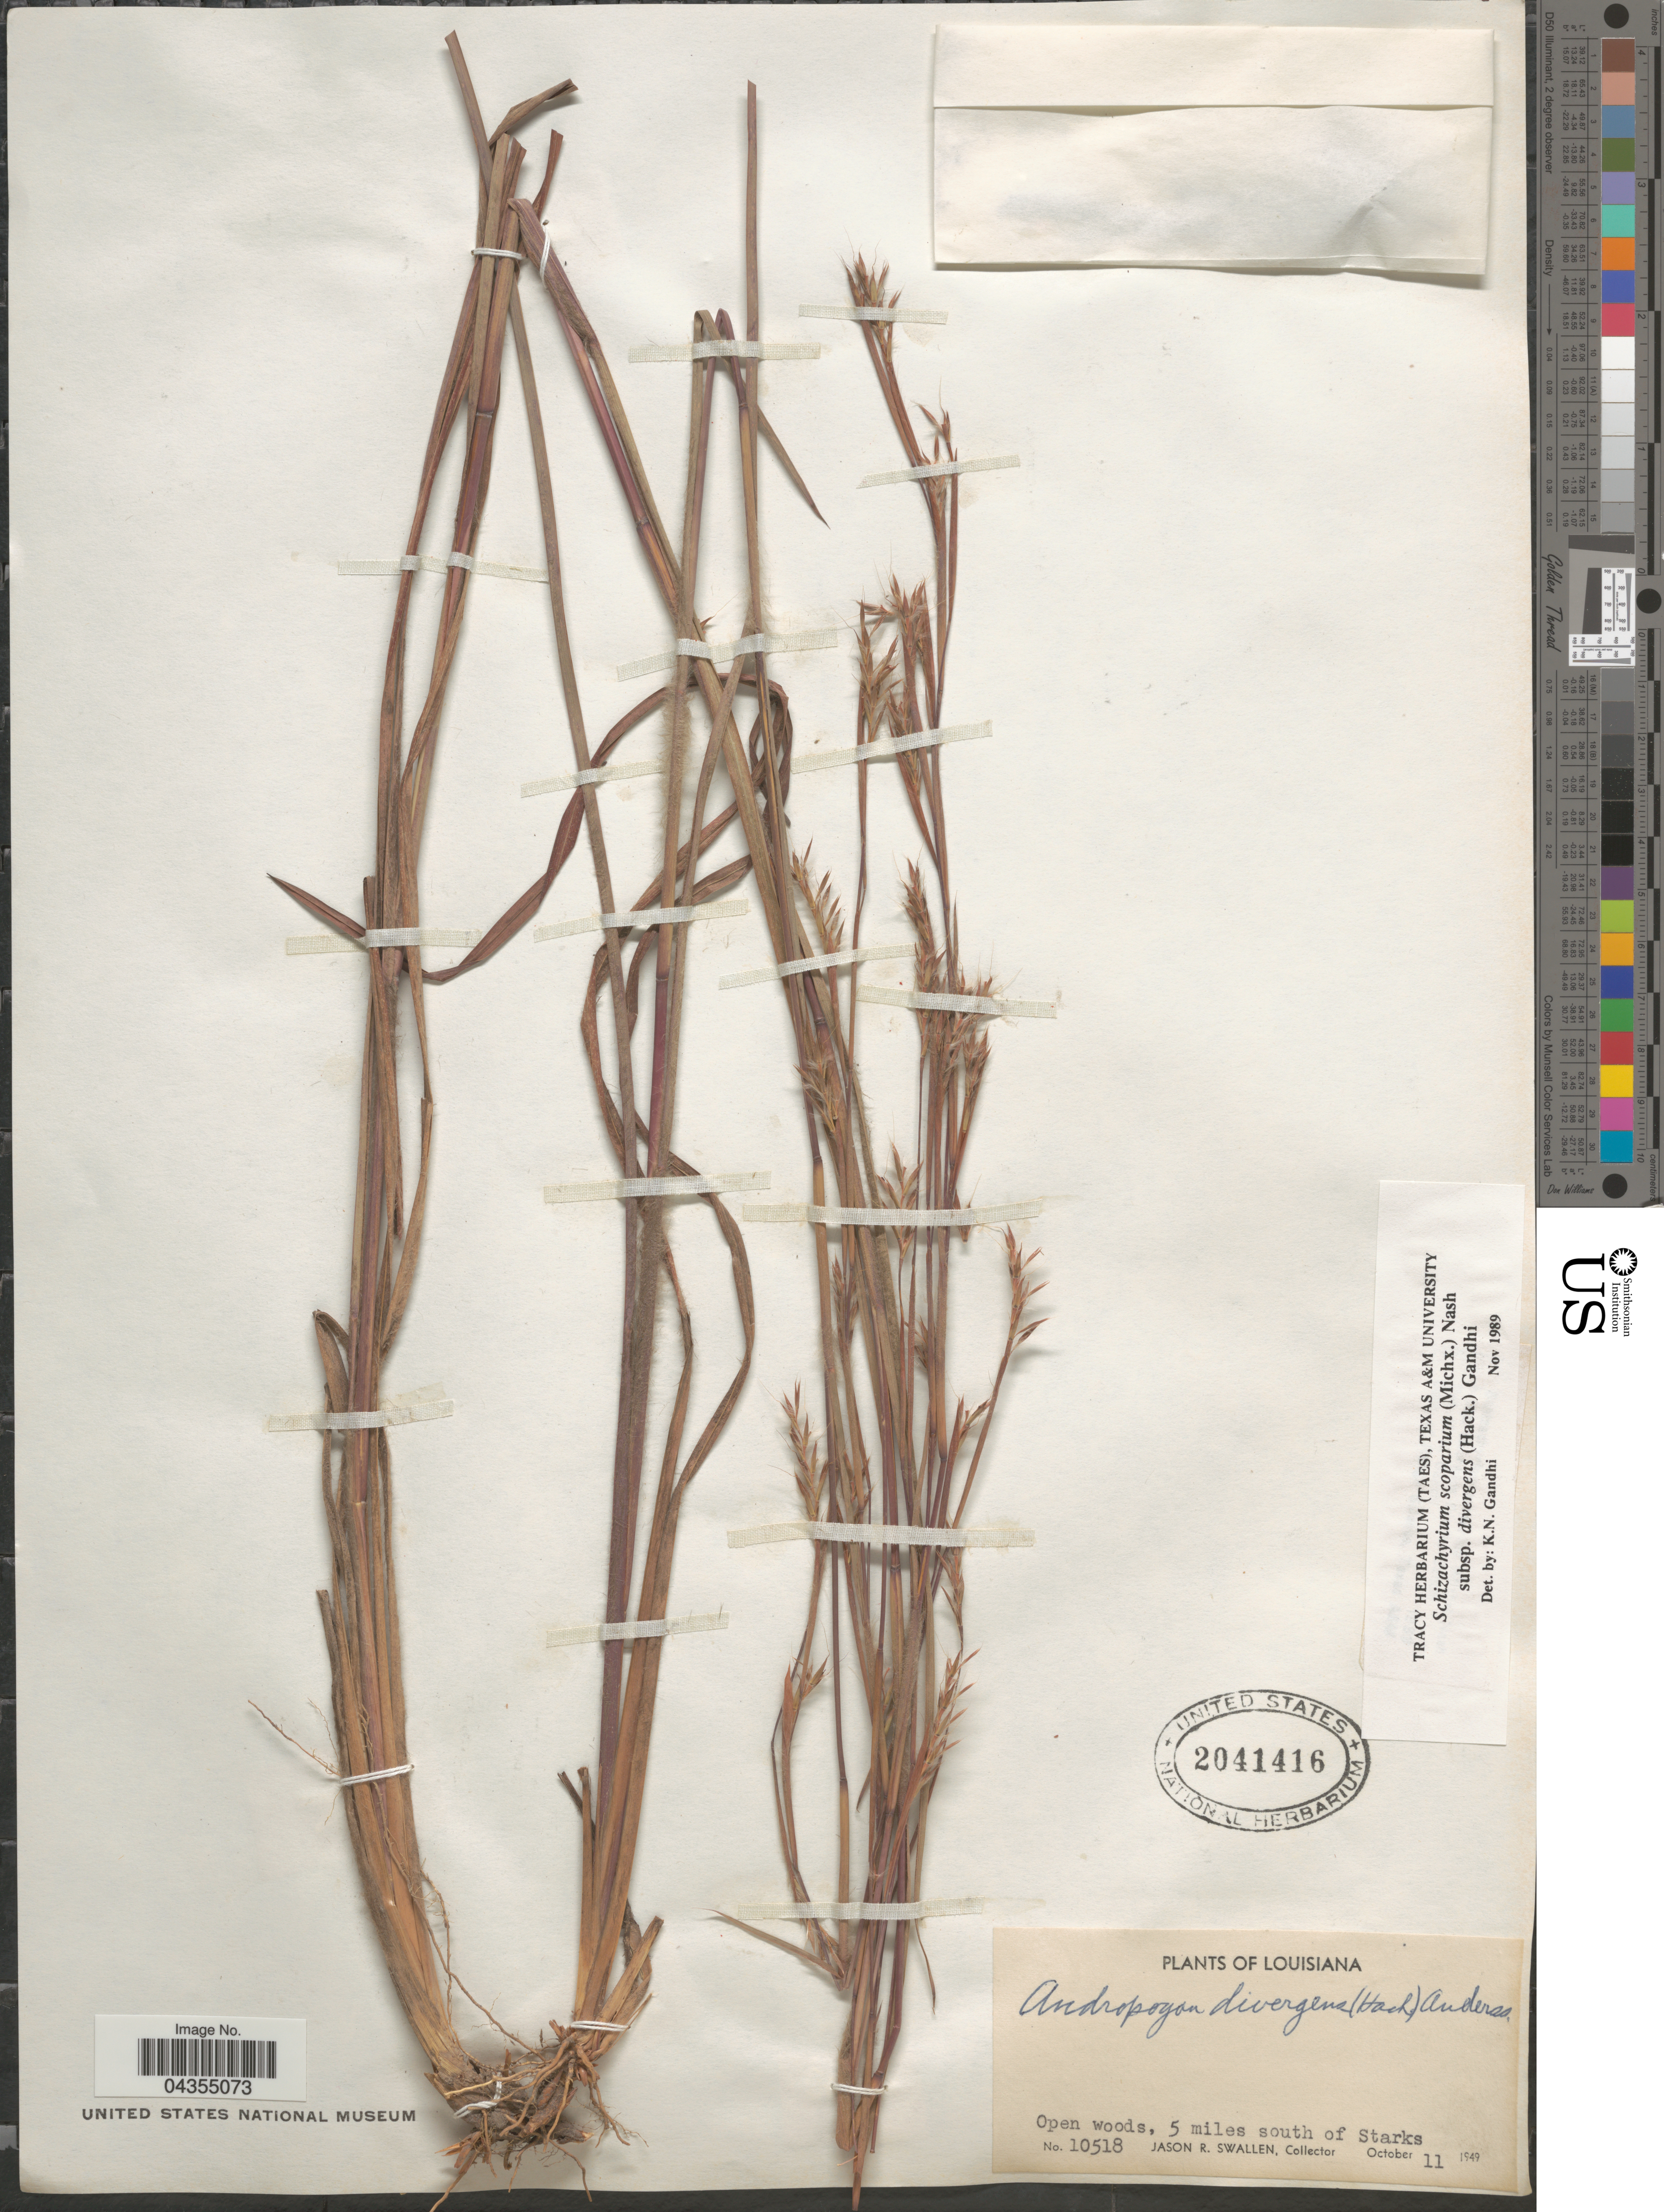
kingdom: Plantae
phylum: Tracheophyta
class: Liliopsida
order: Poales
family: Poaceae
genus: Schizachyrium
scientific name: Schizachyrium scoparium var. divergens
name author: (Hack.) Gould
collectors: J. R. Swallen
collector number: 10518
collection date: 1949-10-11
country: United States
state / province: Louisiana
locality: Open woods, 5 miles south of Starks.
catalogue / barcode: US 2041416